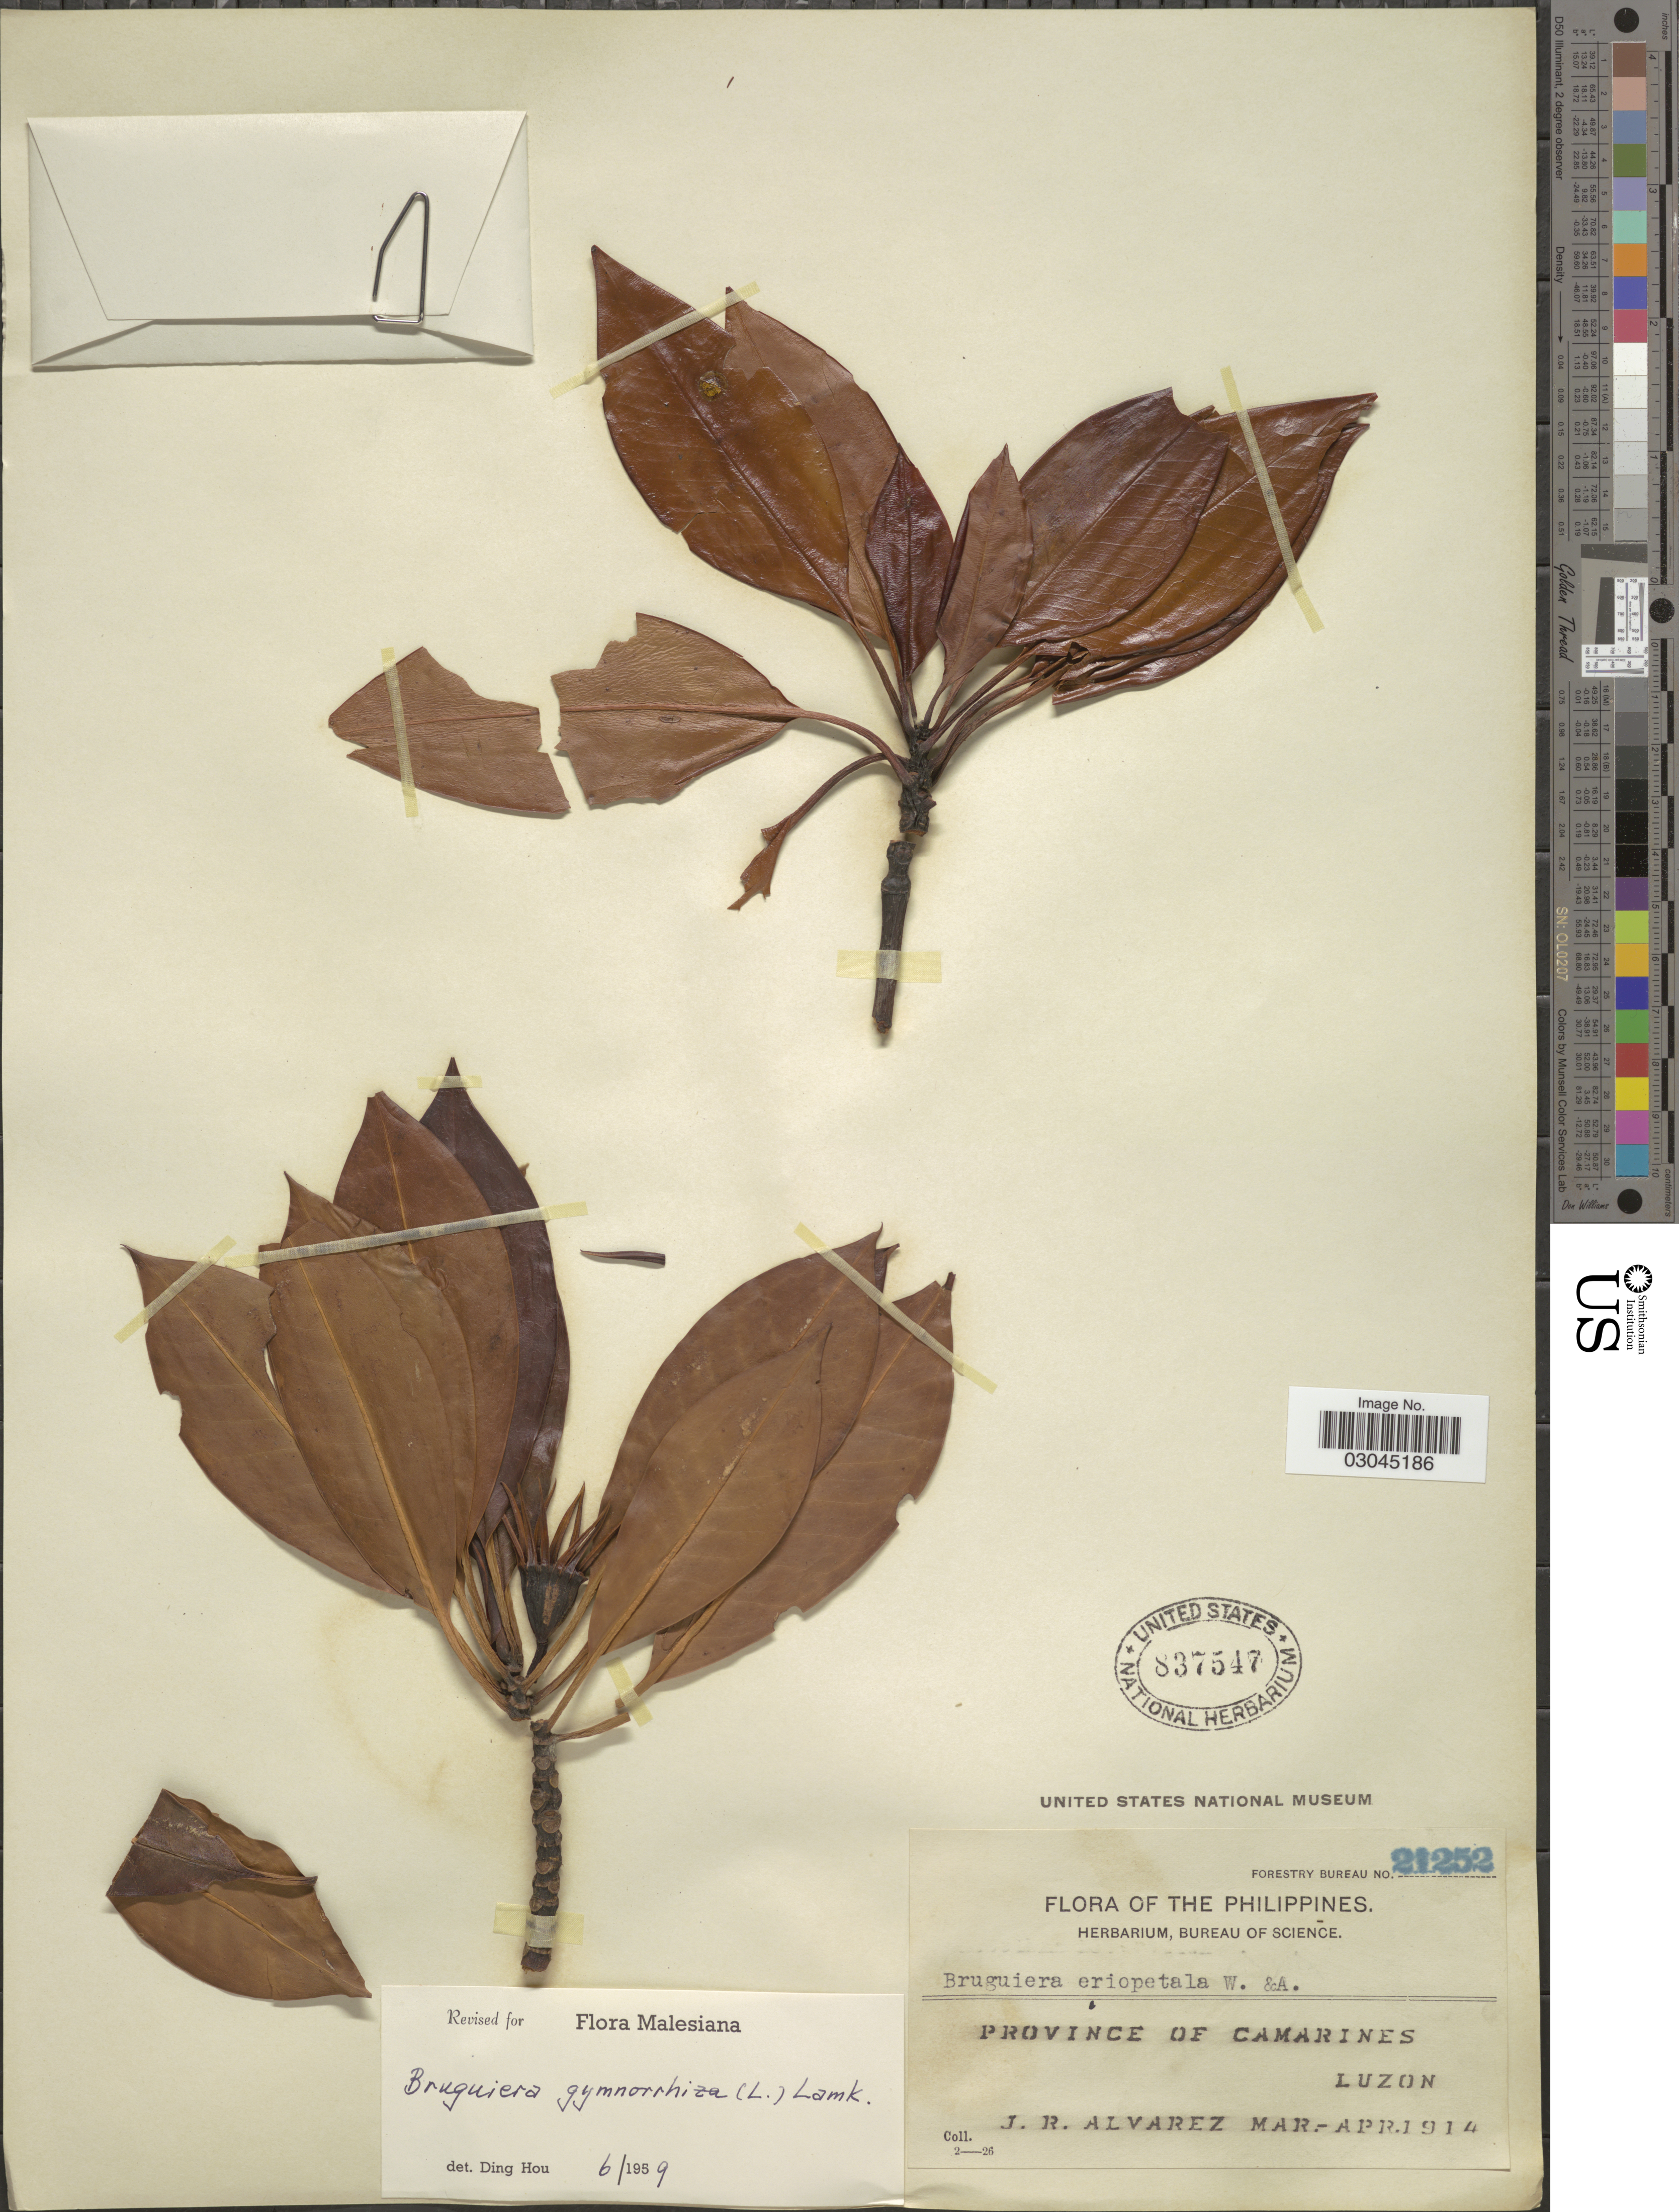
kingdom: Plantae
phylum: Tracheophyta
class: Magnoliopsida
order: Malpighiales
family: Rhizophoraceae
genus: Bruguiera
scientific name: Bruguiera gymnorhiza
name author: (L.) Savigny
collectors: J. Alvarez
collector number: Forestry Bureau 21252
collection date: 1914-03/1914-04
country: Philippines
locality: Province of Camarines. Luzon.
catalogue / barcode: US 837547